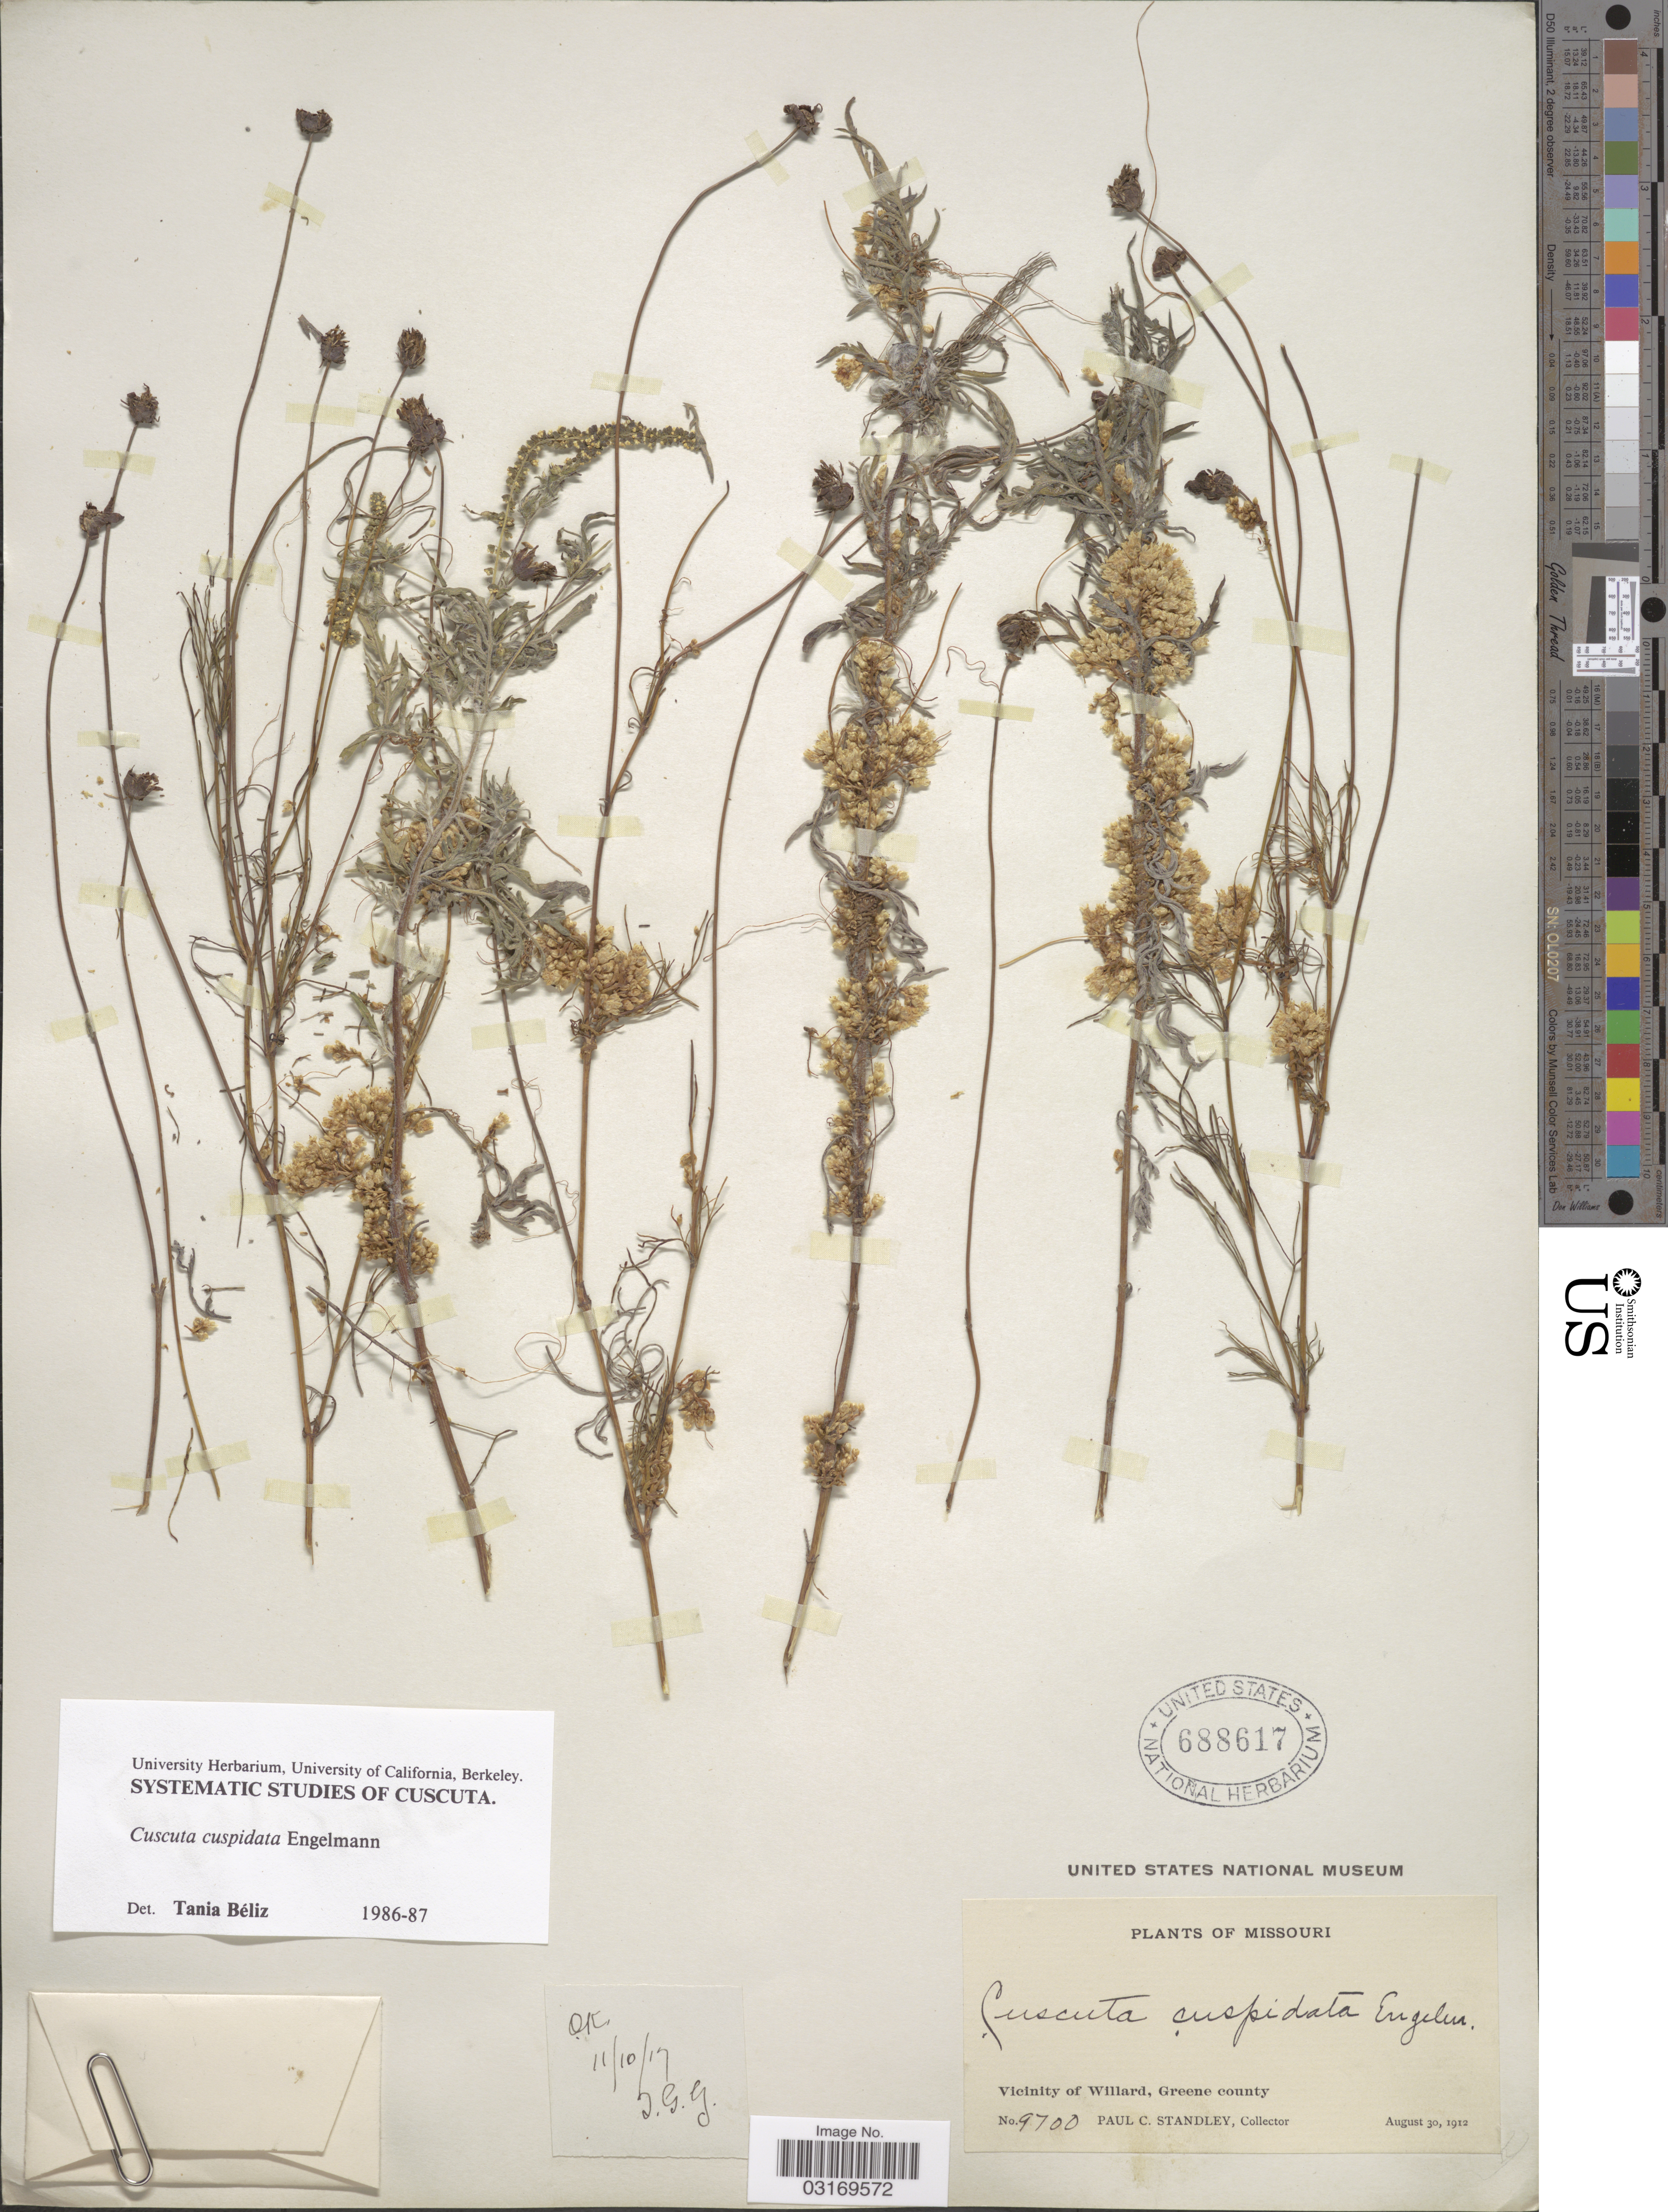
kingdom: Plantae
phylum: Tracheophyta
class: Magnoliopsida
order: Solanales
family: Convolvulaceae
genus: Cuscuta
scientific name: Cuscuta cuspidata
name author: Engelm.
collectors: P. C. Standley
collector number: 9700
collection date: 1912-08-30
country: United States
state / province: Missouri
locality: Vicinity of Willard, Greene county.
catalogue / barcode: US 688617